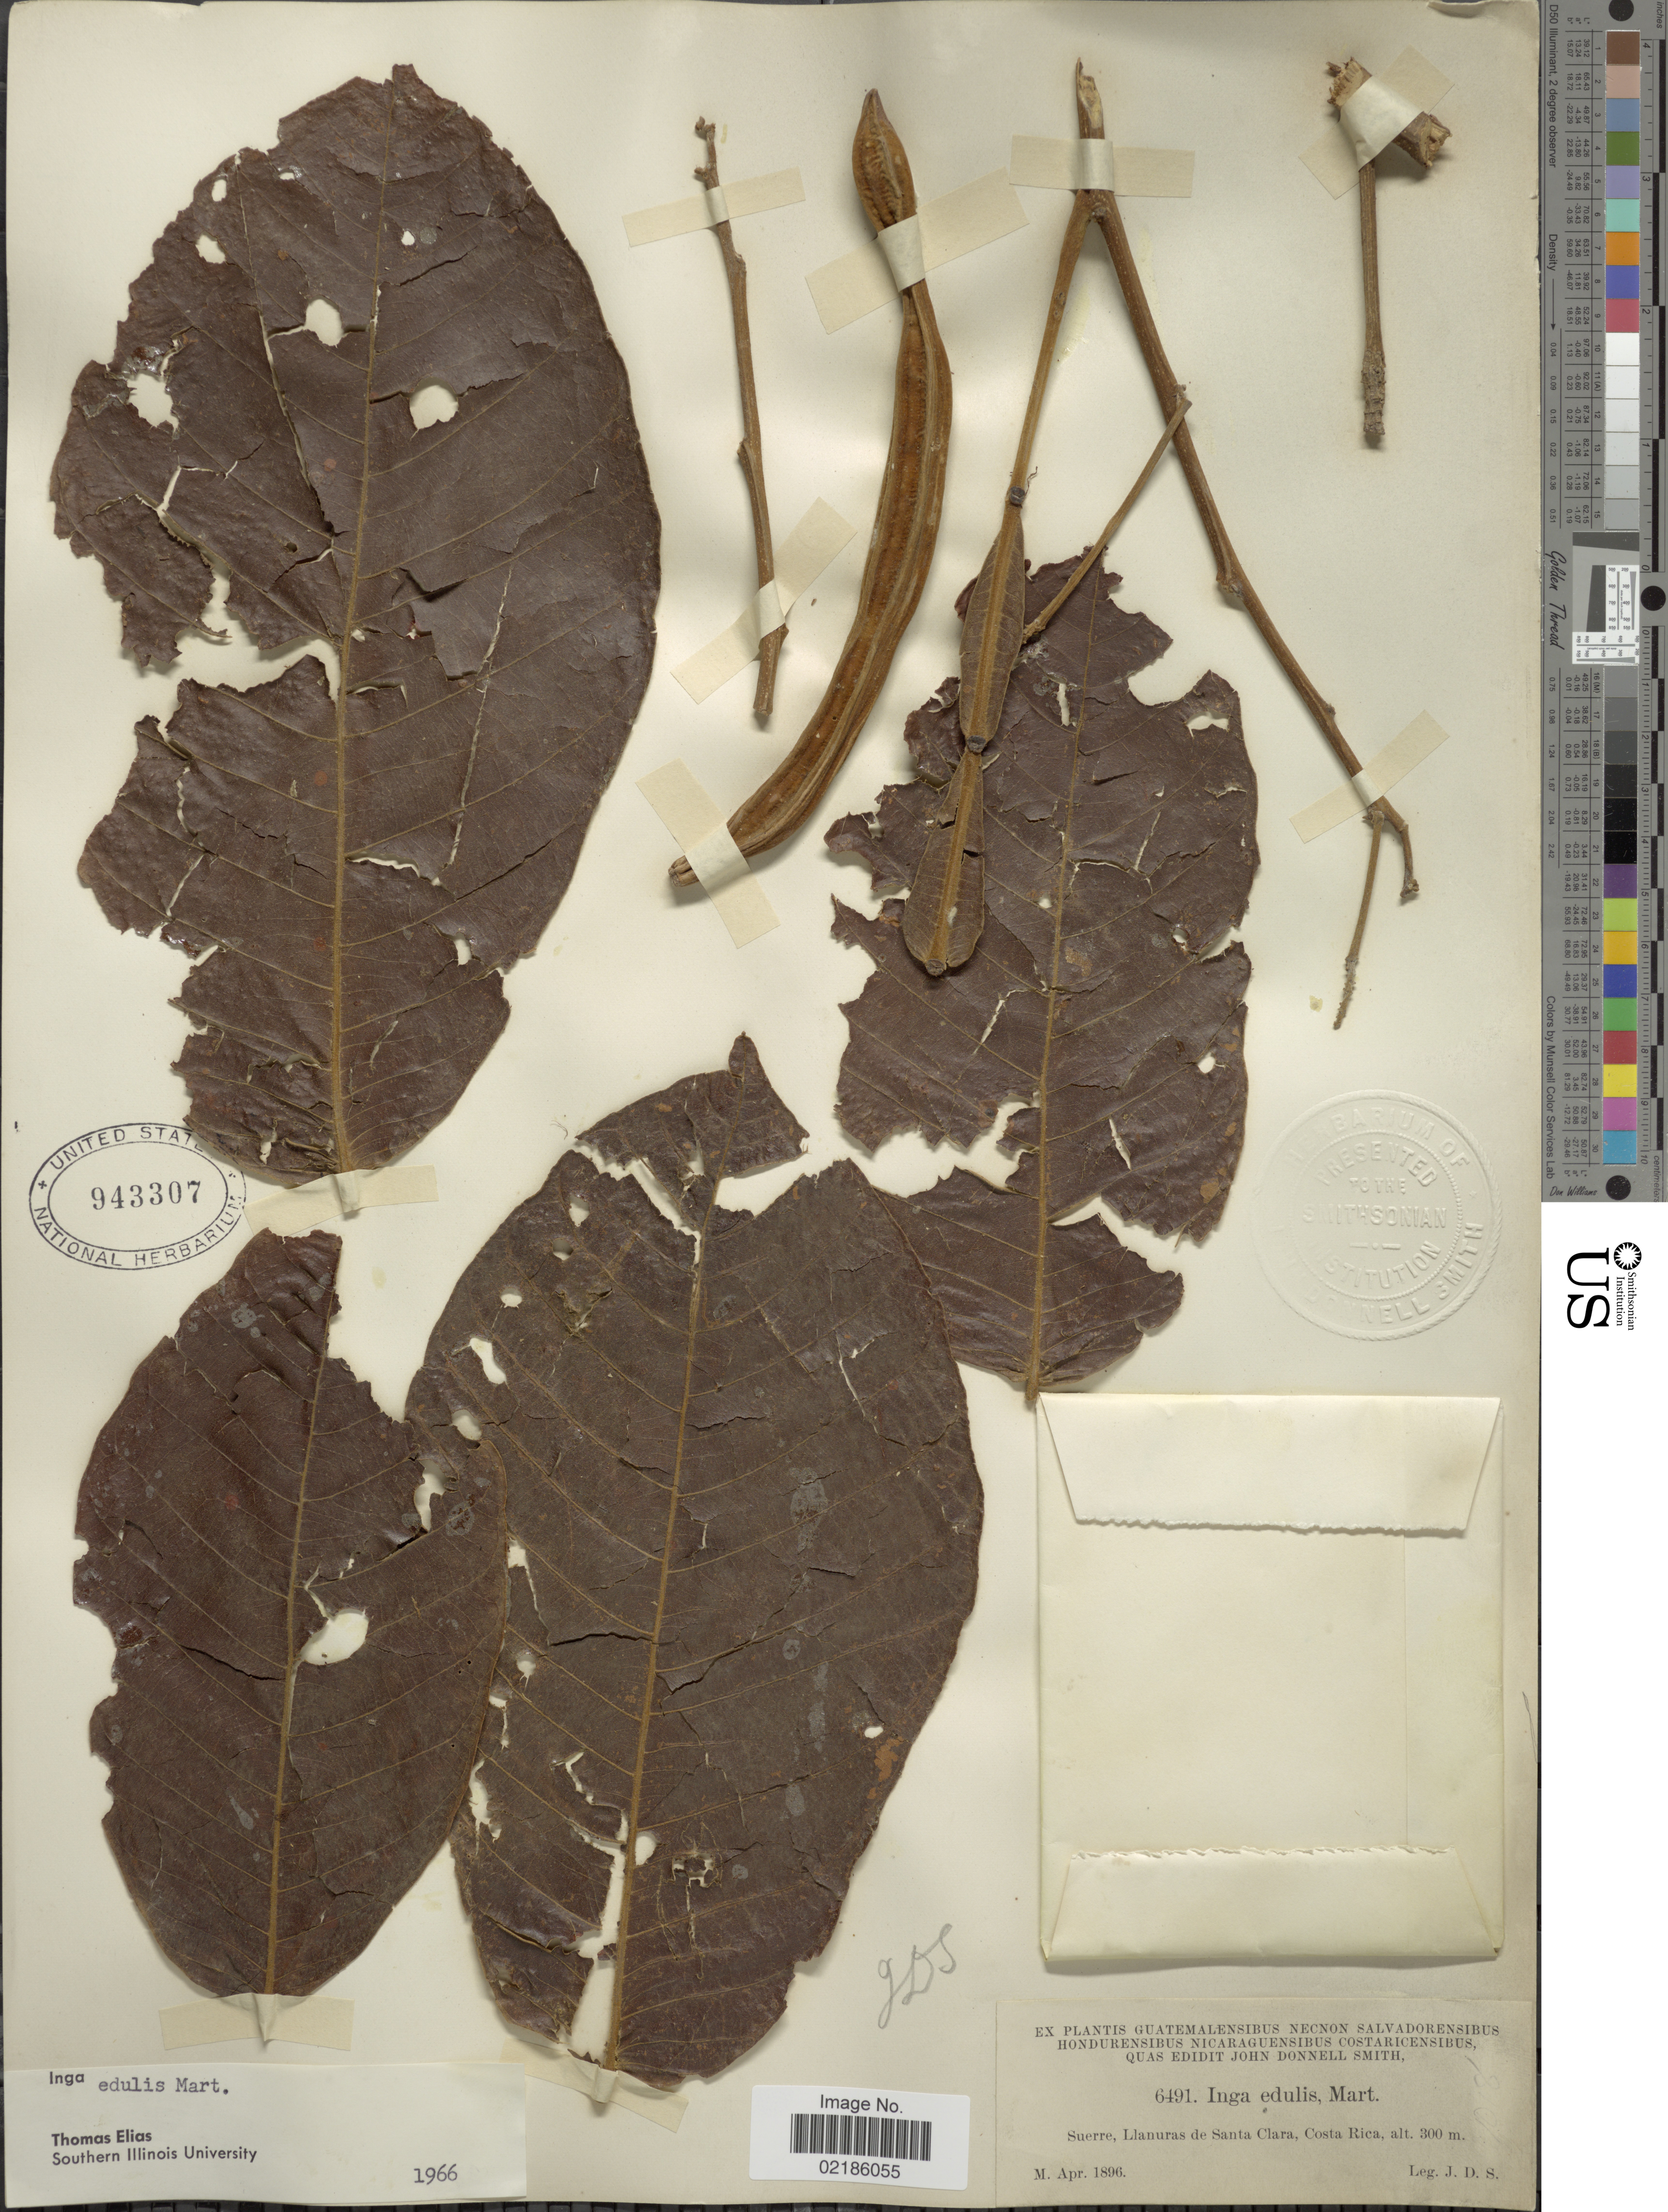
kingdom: Plantae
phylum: Tracheophyta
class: Magnoliopsida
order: Fabales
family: Fabaceae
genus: Inga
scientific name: Inga edulis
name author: Mart.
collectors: J. Donnell Smith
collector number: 6491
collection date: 1896-04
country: Costa Rica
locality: Suerre, Llanuras de Santa Clara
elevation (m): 300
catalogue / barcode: US 943307